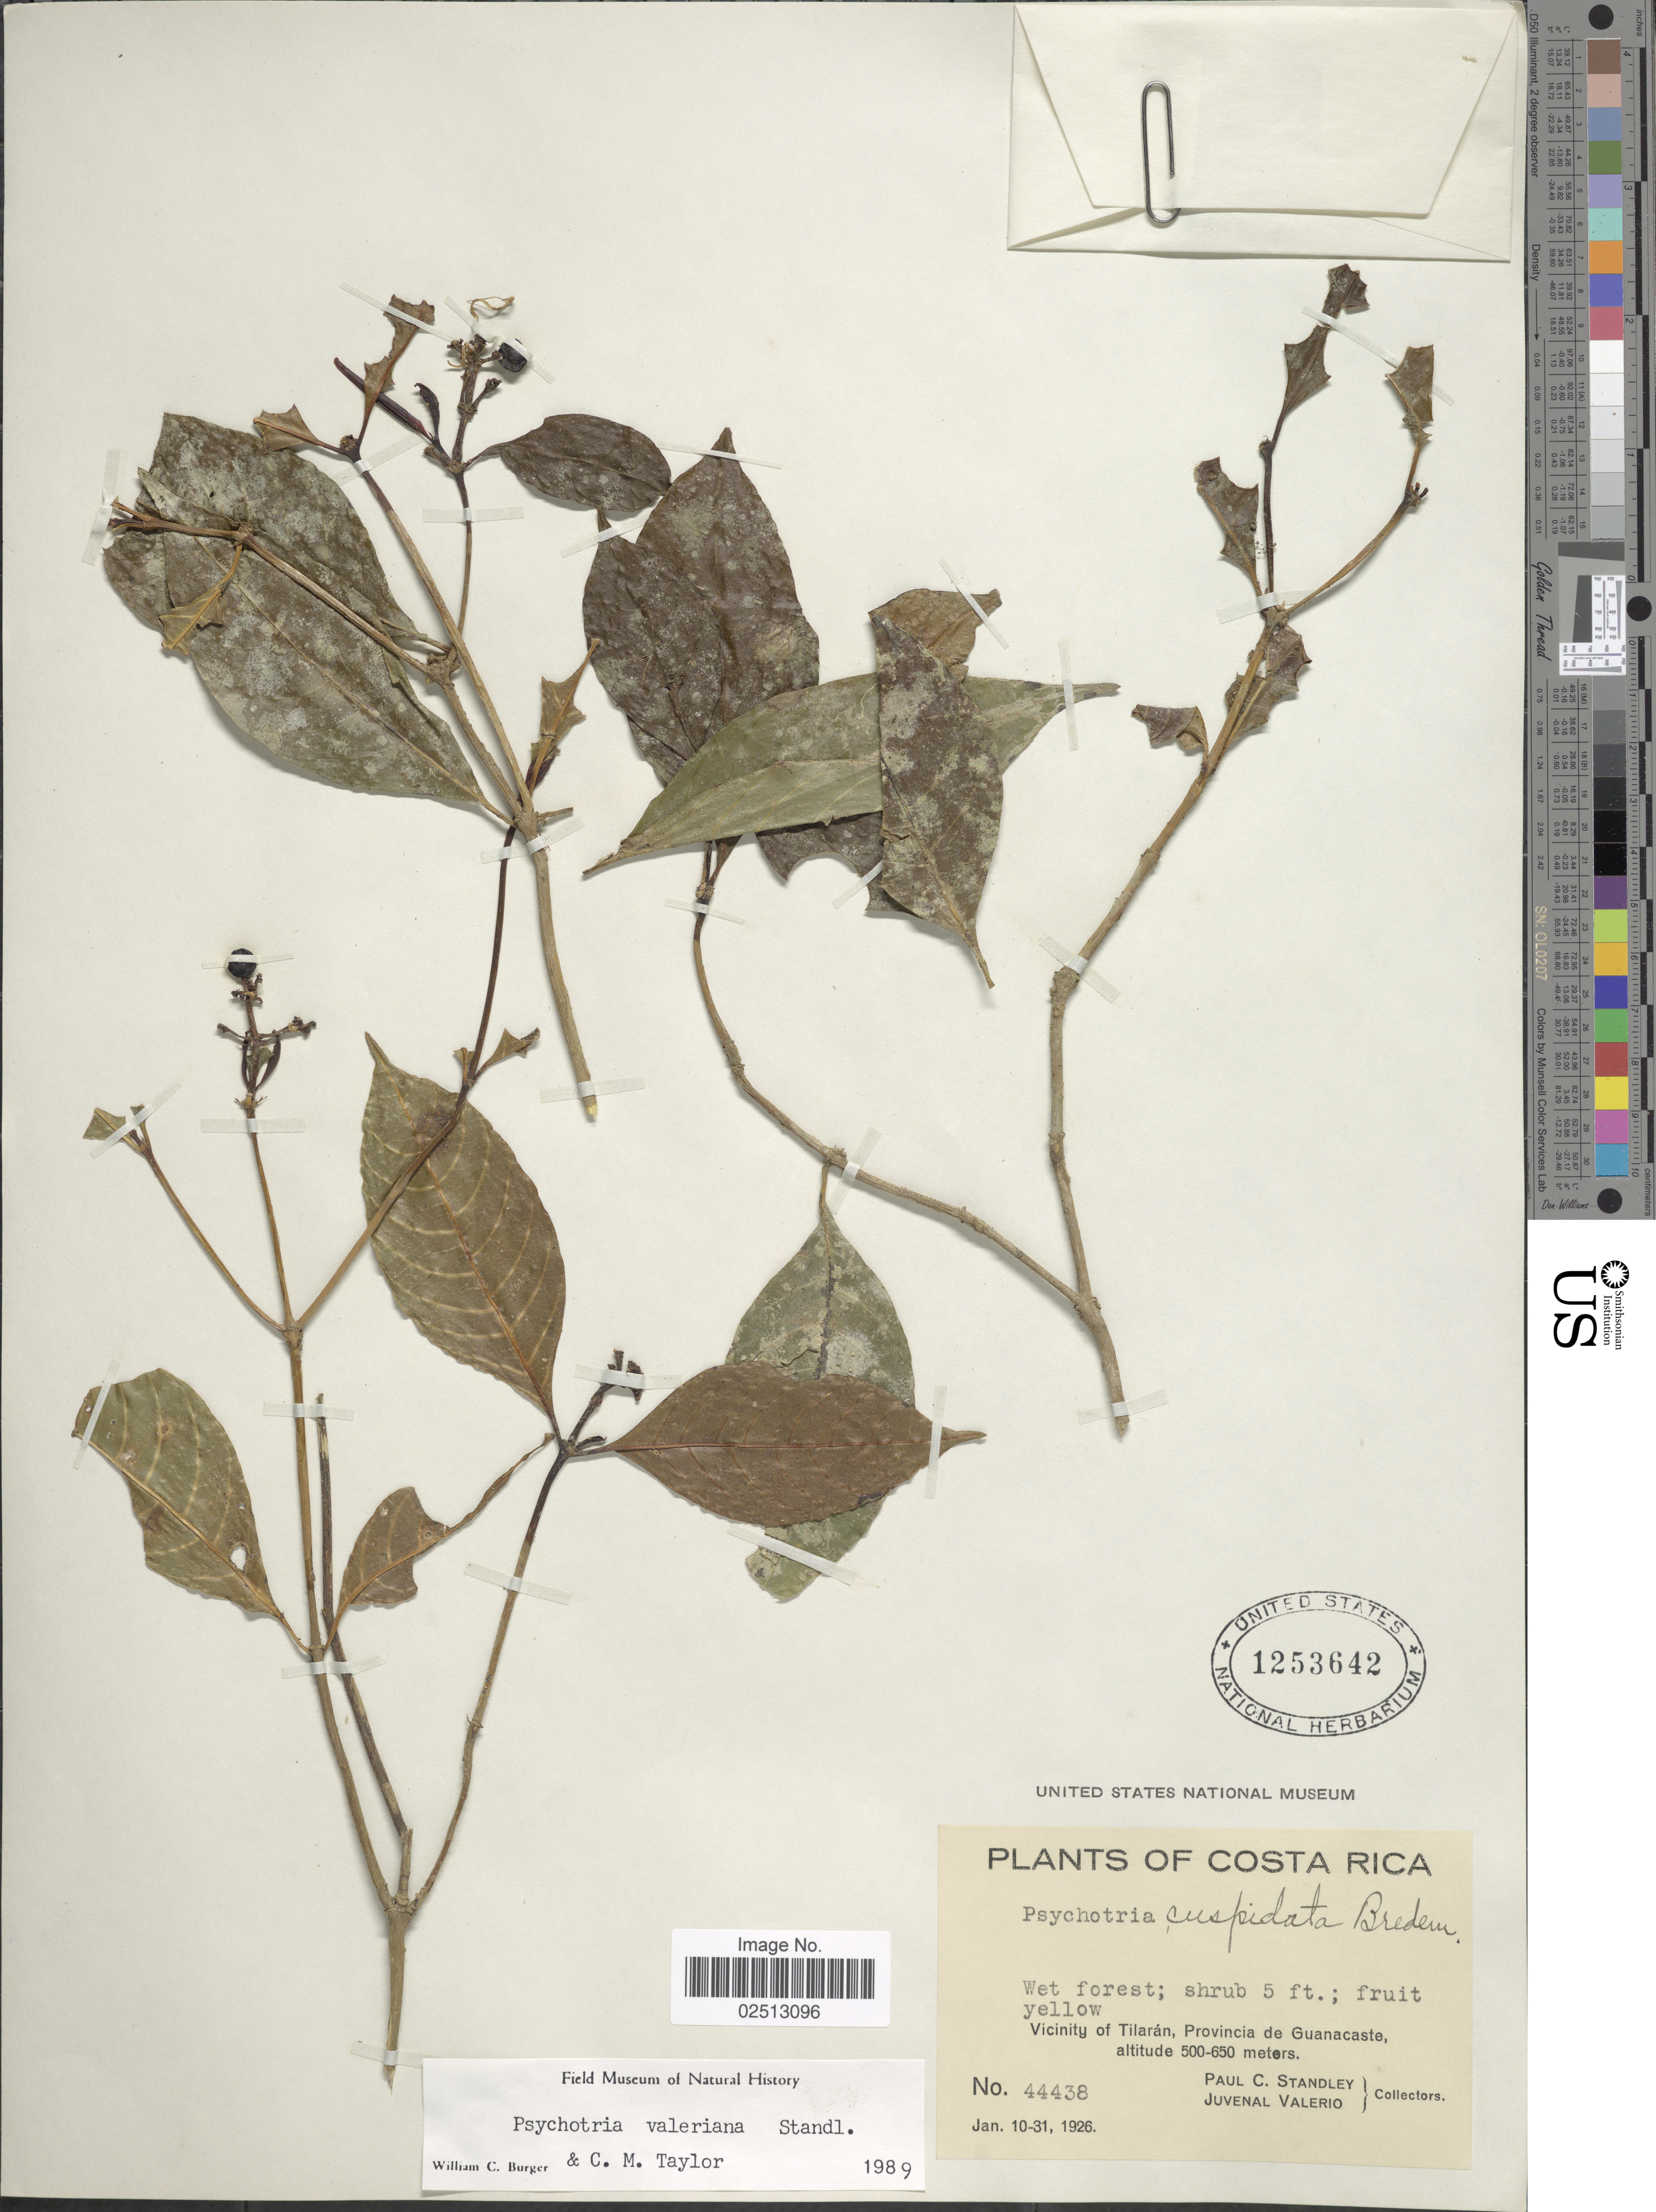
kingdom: Plantae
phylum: Tracheophyta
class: Magnoliopsida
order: Gentianales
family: Rubiaceae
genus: Psychotria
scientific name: Psychotria valeriana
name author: Standl.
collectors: P. C. Standley & J. Valerio R.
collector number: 44438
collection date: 1926-01-10/1926-01-31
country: Costa Rica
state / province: Guanacaste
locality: Vicinity of Tilaran, Provincia de Guanacaste.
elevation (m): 500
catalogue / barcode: US 1253642